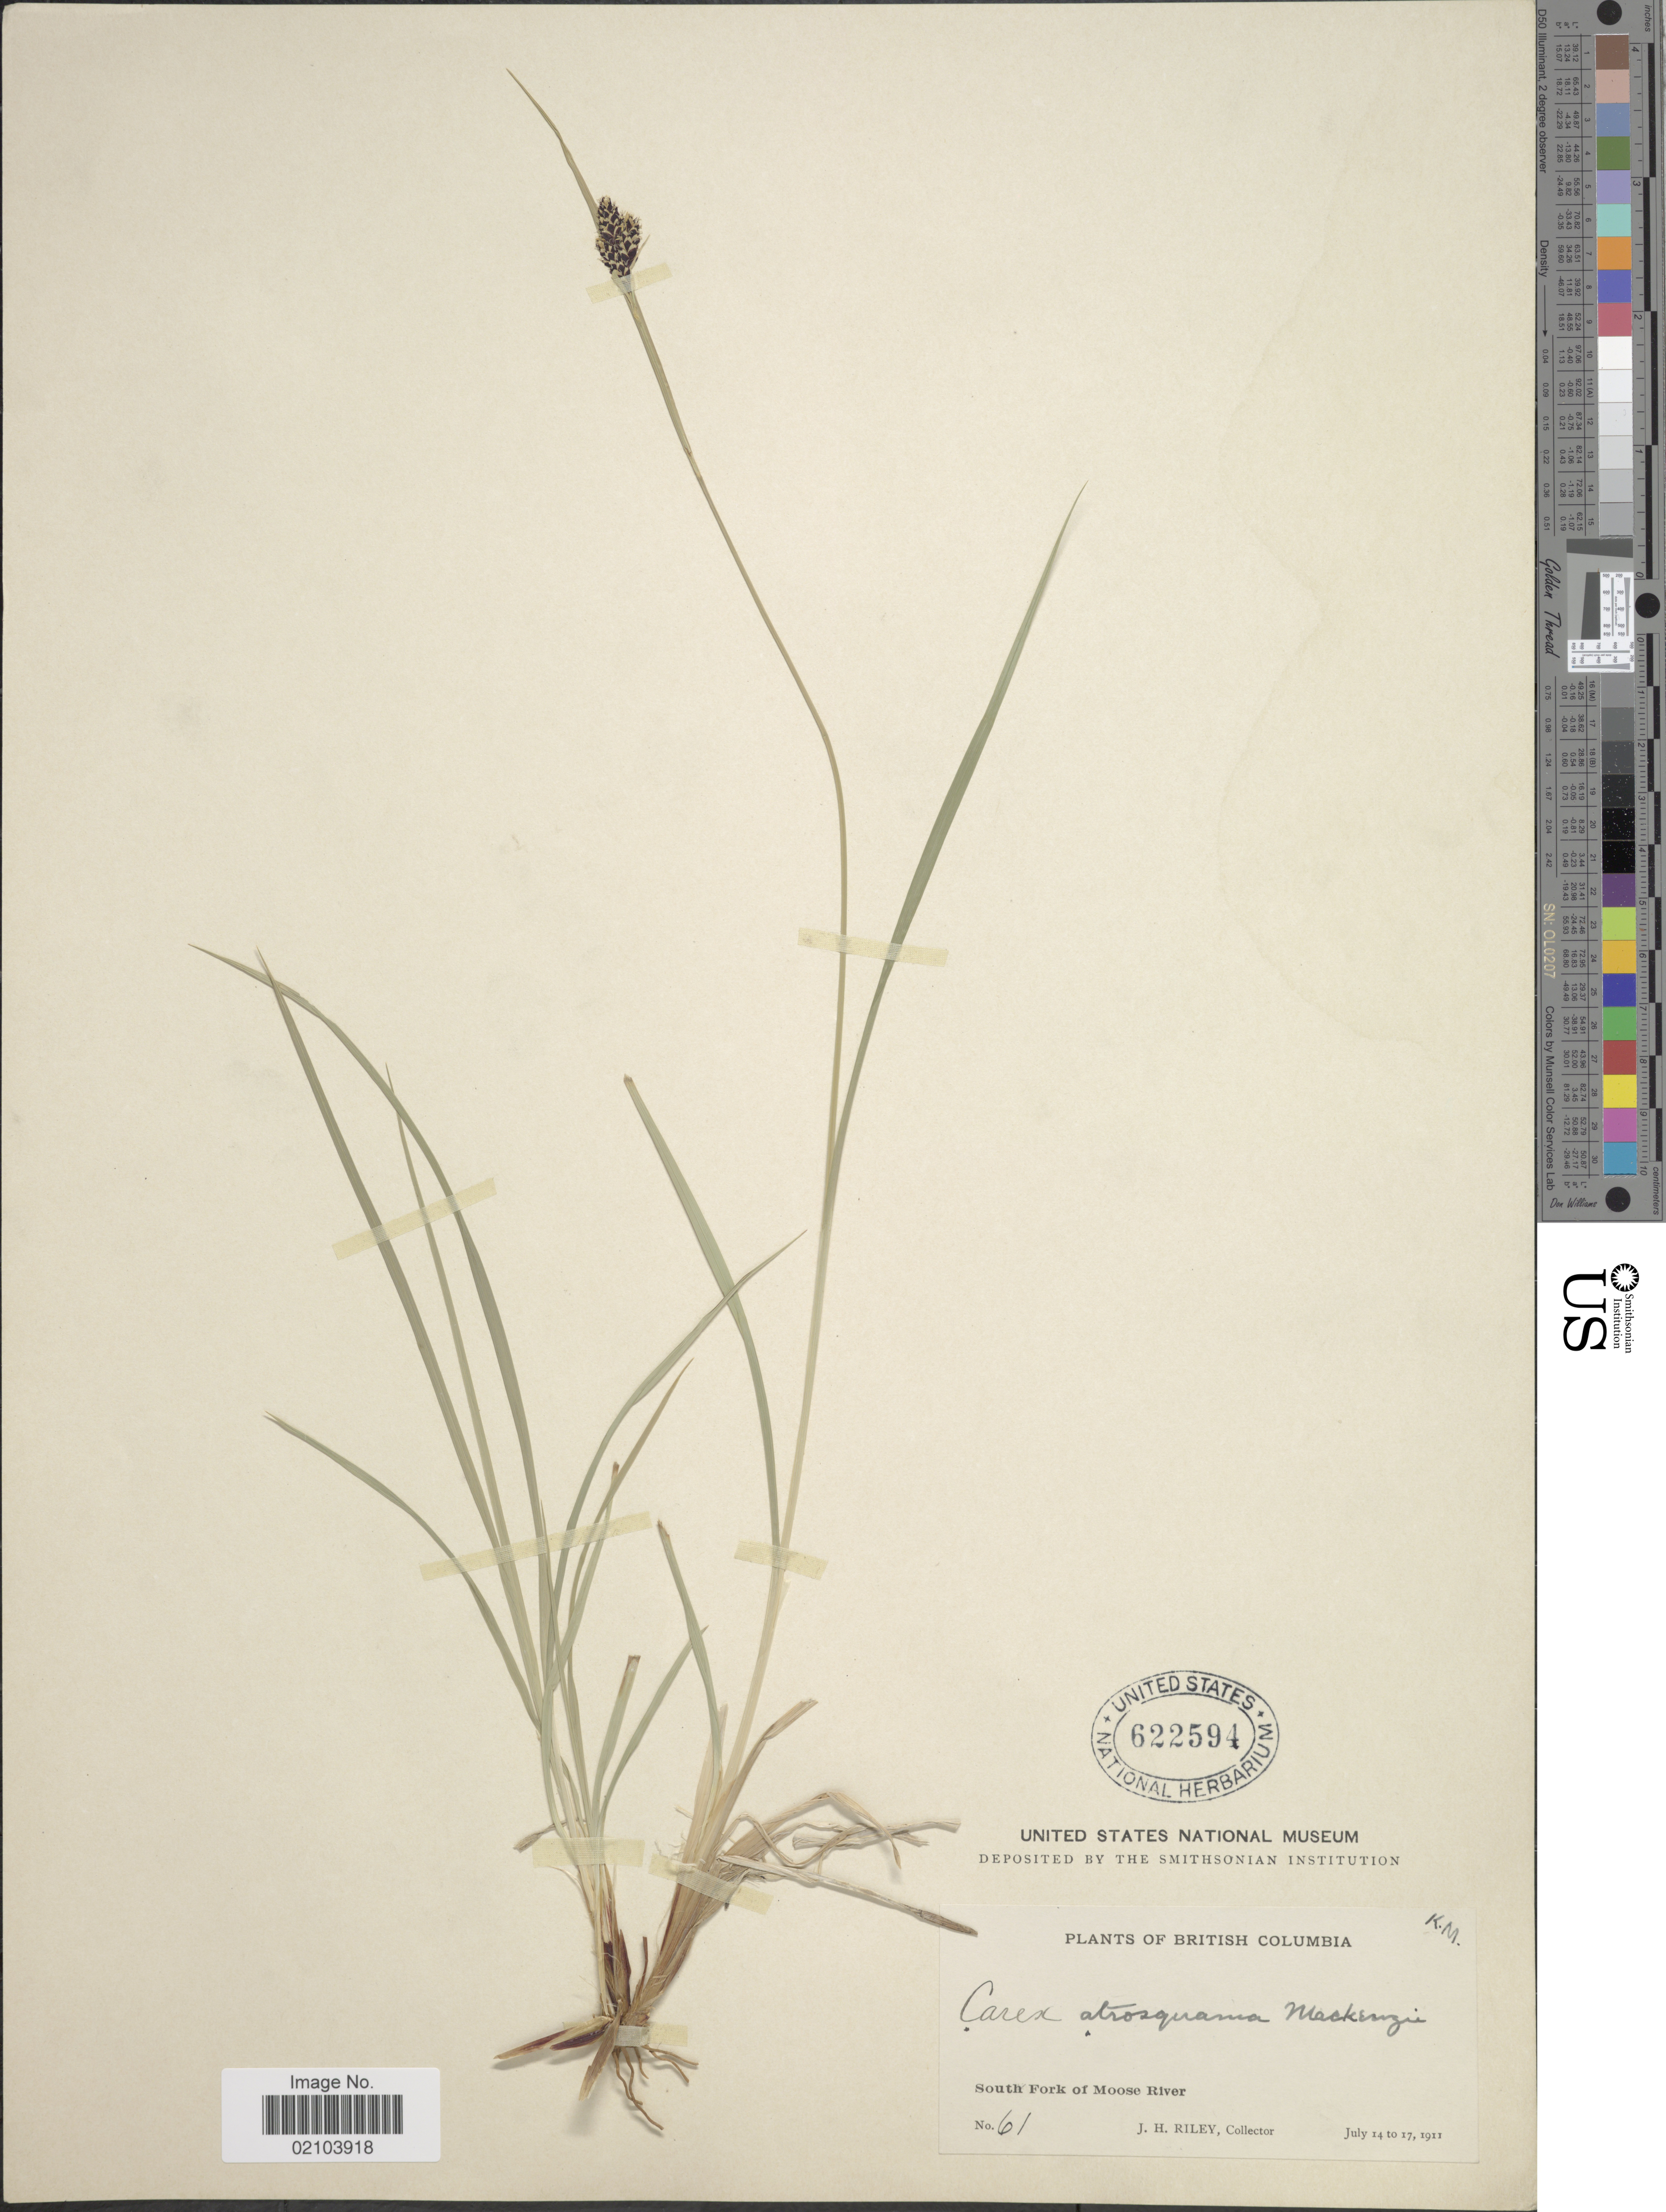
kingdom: Plantae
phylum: Tracheophyta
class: Liliopsida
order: Poales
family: Cyperaceae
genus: Carex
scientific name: Carex atrosquama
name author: Mack.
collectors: J. H. Riley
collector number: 61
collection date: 1911-07-14/1911-07-17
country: Canada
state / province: British Columbia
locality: South Fork of Moose River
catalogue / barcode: US 622594